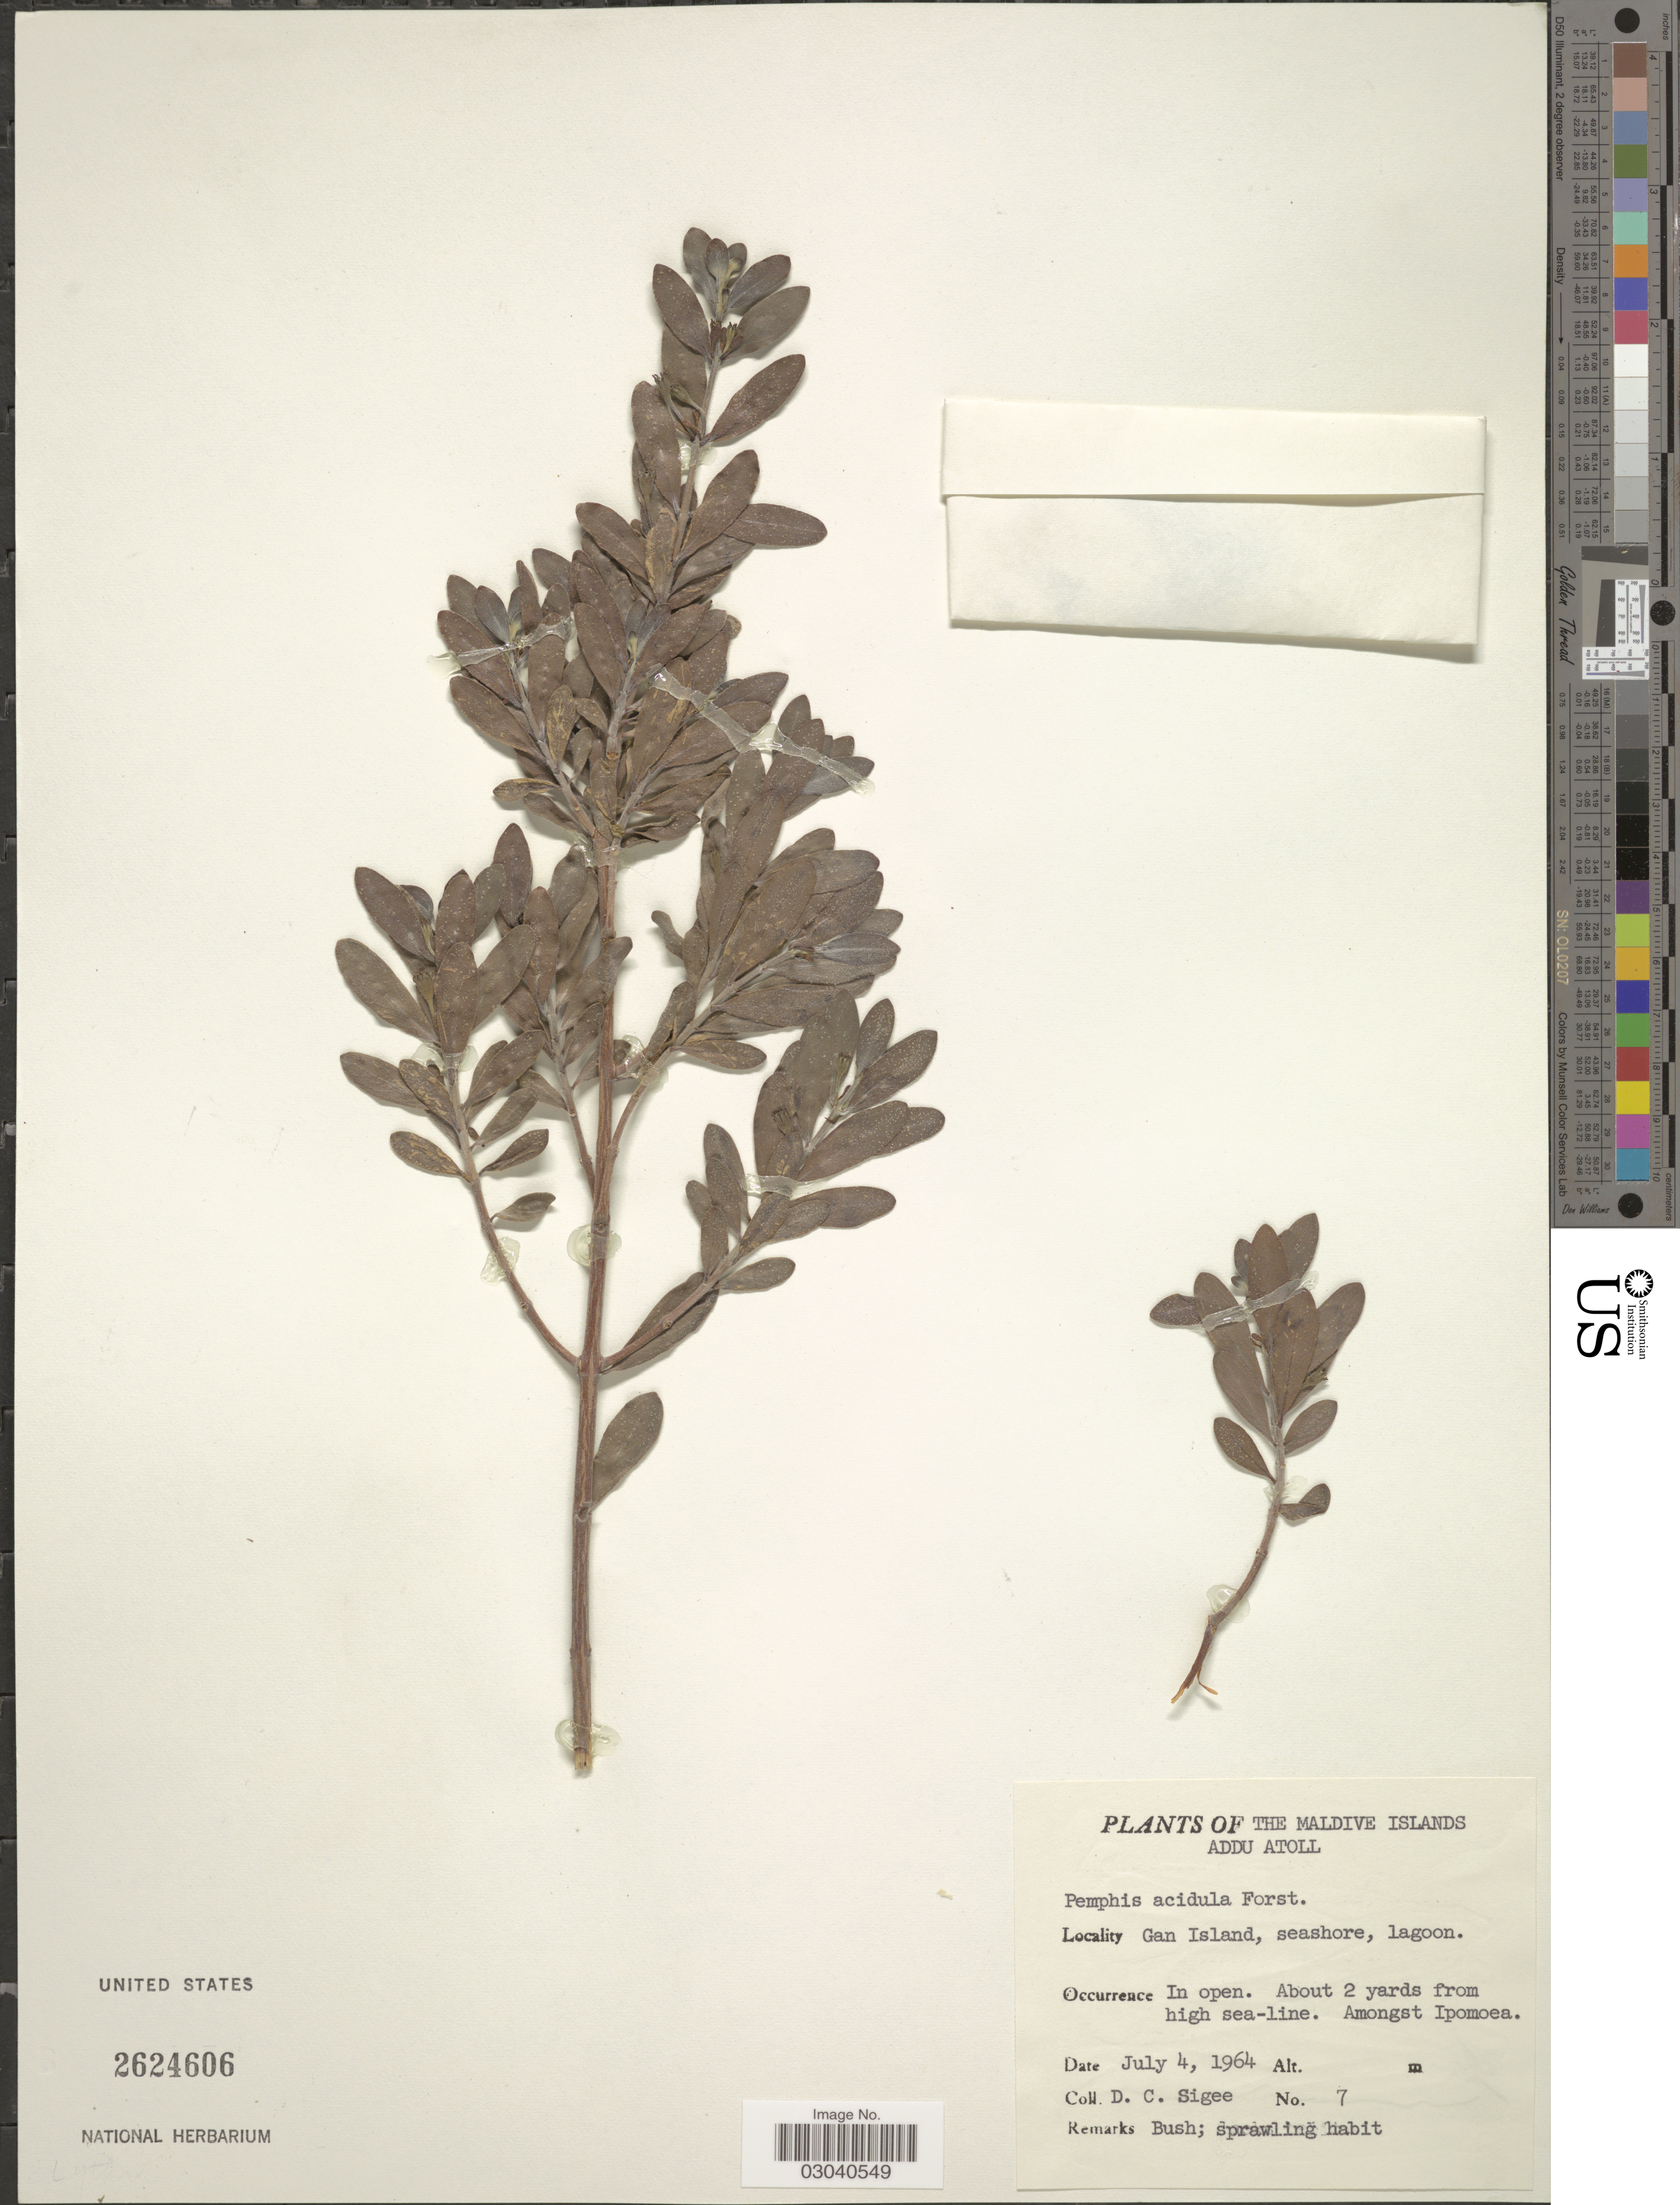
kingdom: Plantae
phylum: Tracheophyta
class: Magnoliopsida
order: Myrtales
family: Lythraceae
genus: Pemphis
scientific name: Pemphis acidula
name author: J.R. Forst. & G. Forst.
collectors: D. C. Sigee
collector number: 7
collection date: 1964-07-04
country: Maldive Islands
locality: Addu Atoll. Gan Island, seashore, lagoon.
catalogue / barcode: US 2624606